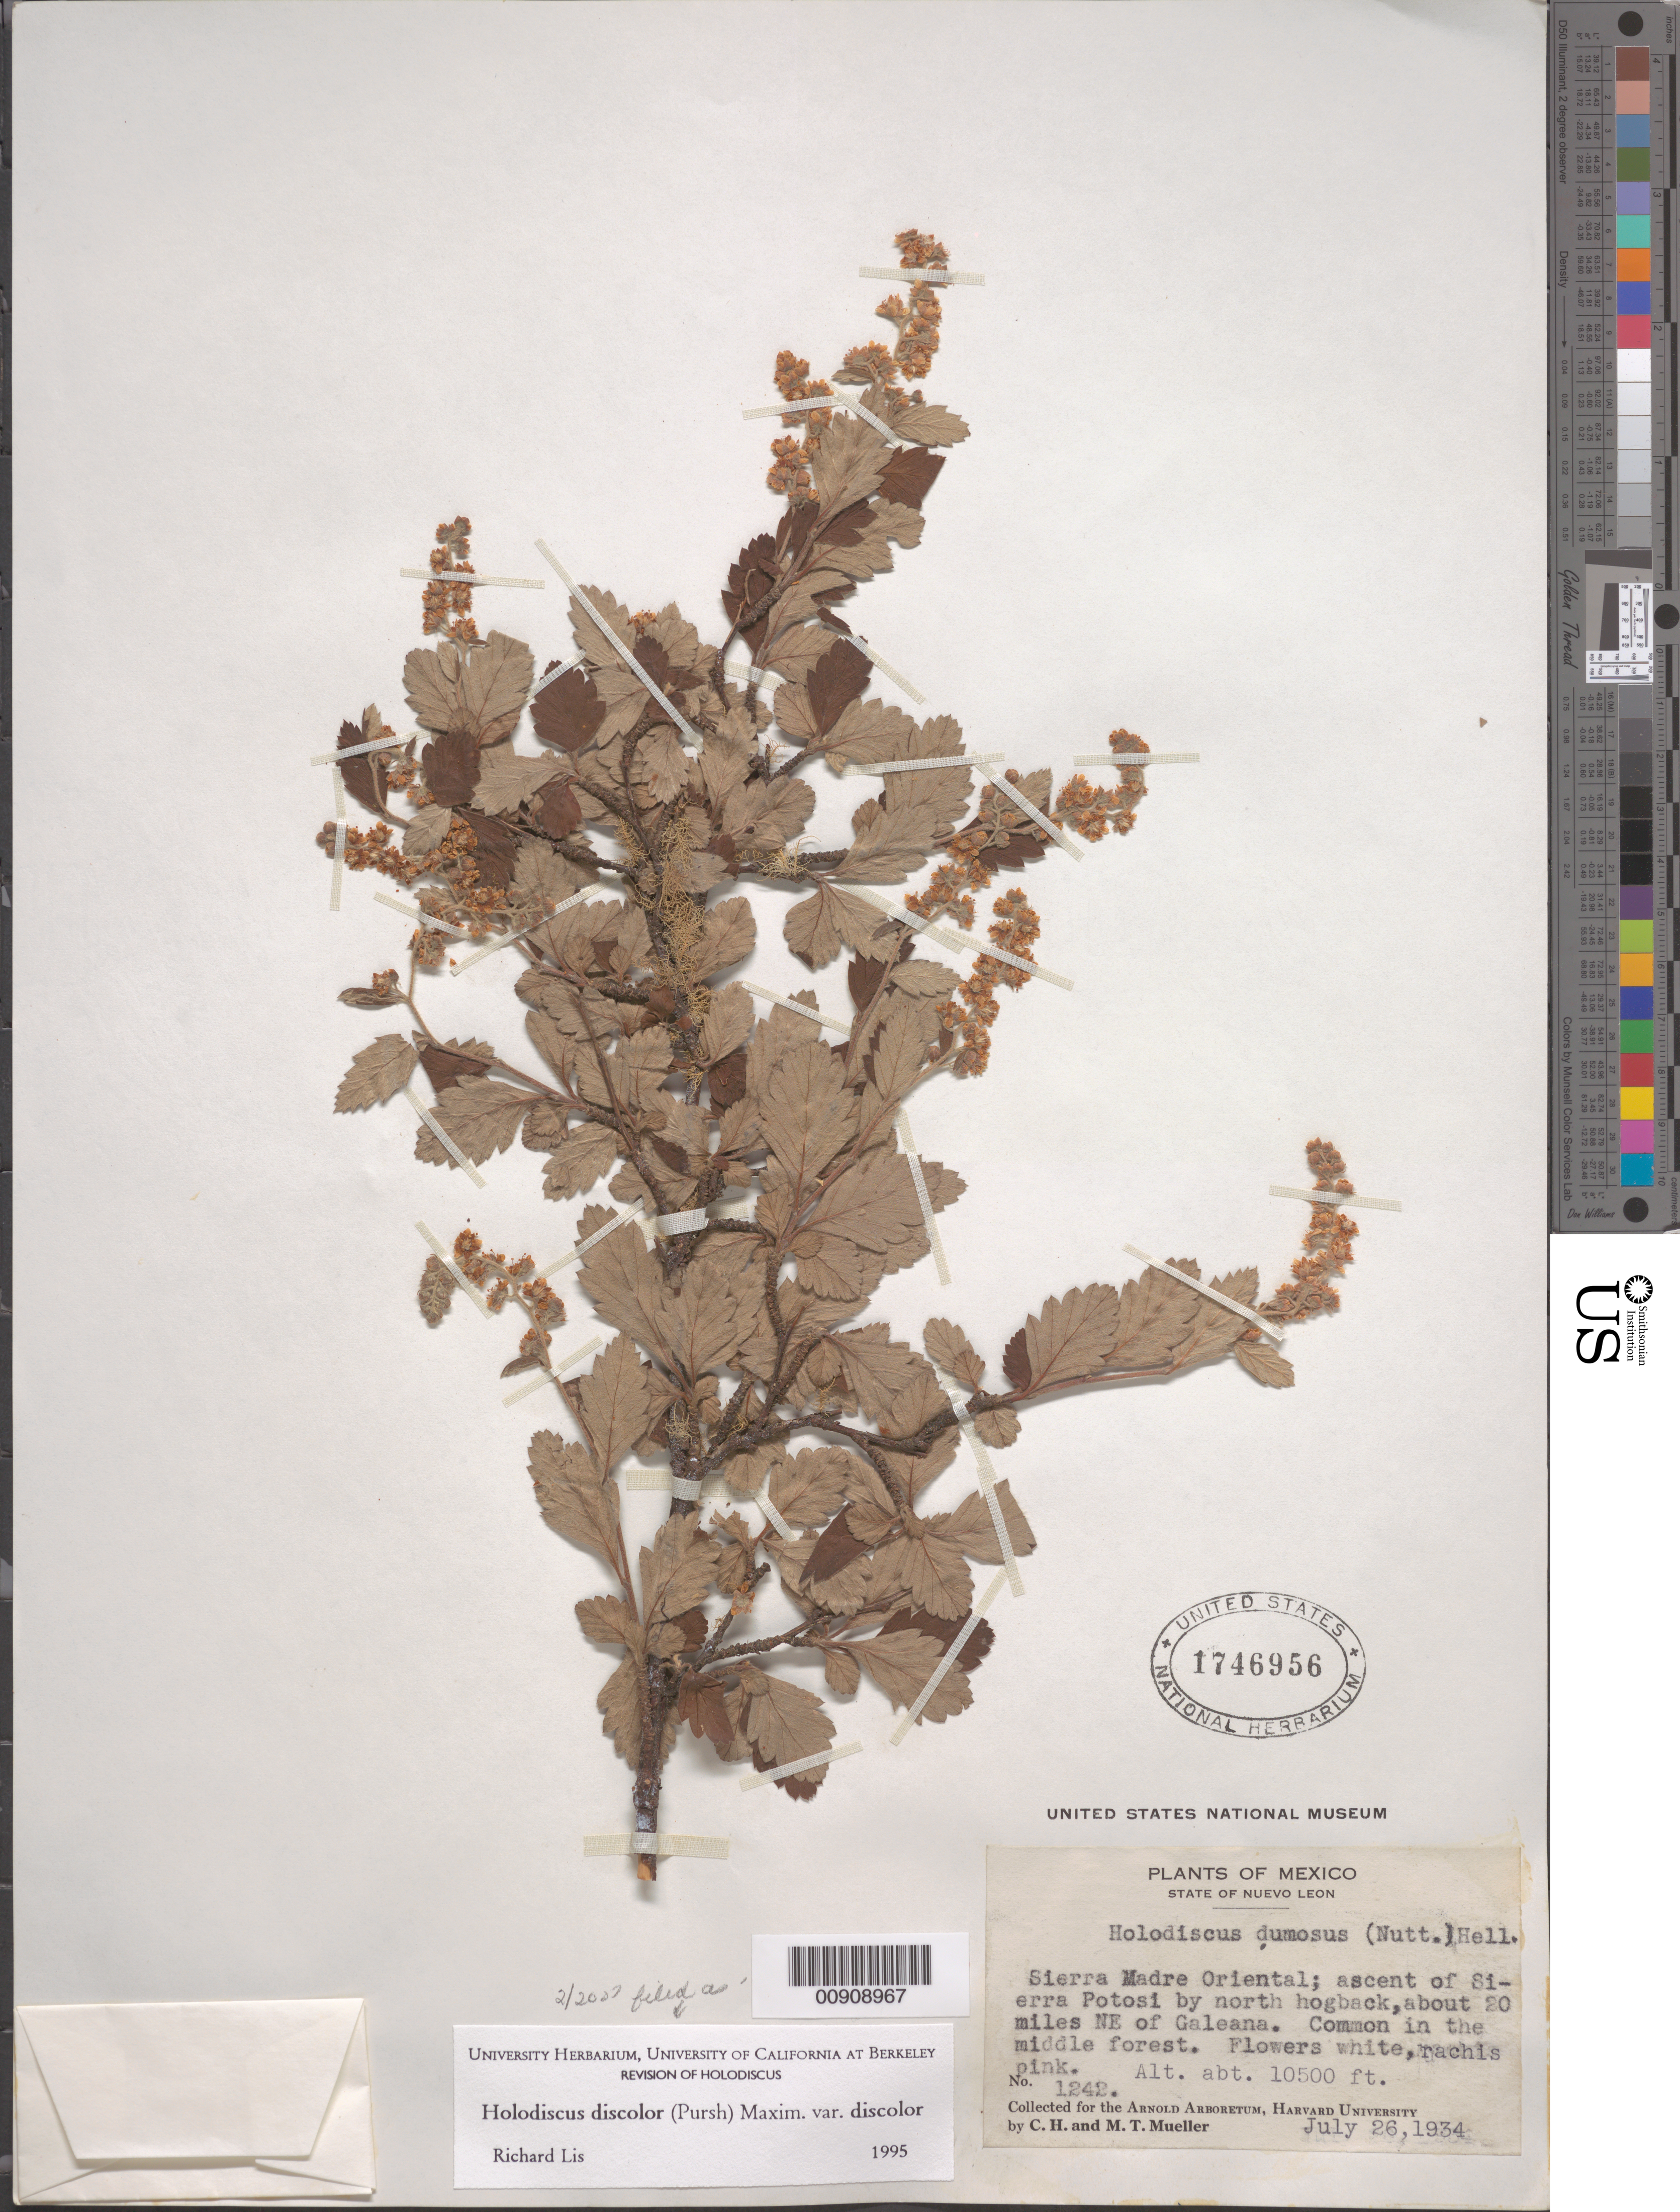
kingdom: Plantae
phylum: Tracheophyta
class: Magnoliopsida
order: Rosales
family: Rosaceae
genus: Holodiscus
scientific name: Holodiscus discolor var. discolor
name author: (Pursh) Maxim.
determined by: Lis, R.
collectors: C. H. Mueller & M. Mueller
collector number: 1242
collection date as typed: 26 Jul 1934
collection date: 1934-07-26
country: Mexico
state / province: Nuevo León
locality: Sierra Madre Oriental; ascent of Sierra Potosi by north hogback, about 20 miles NE of Galeana.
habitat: Common in the middle forest.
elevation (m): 3200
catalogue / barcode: US 1746956